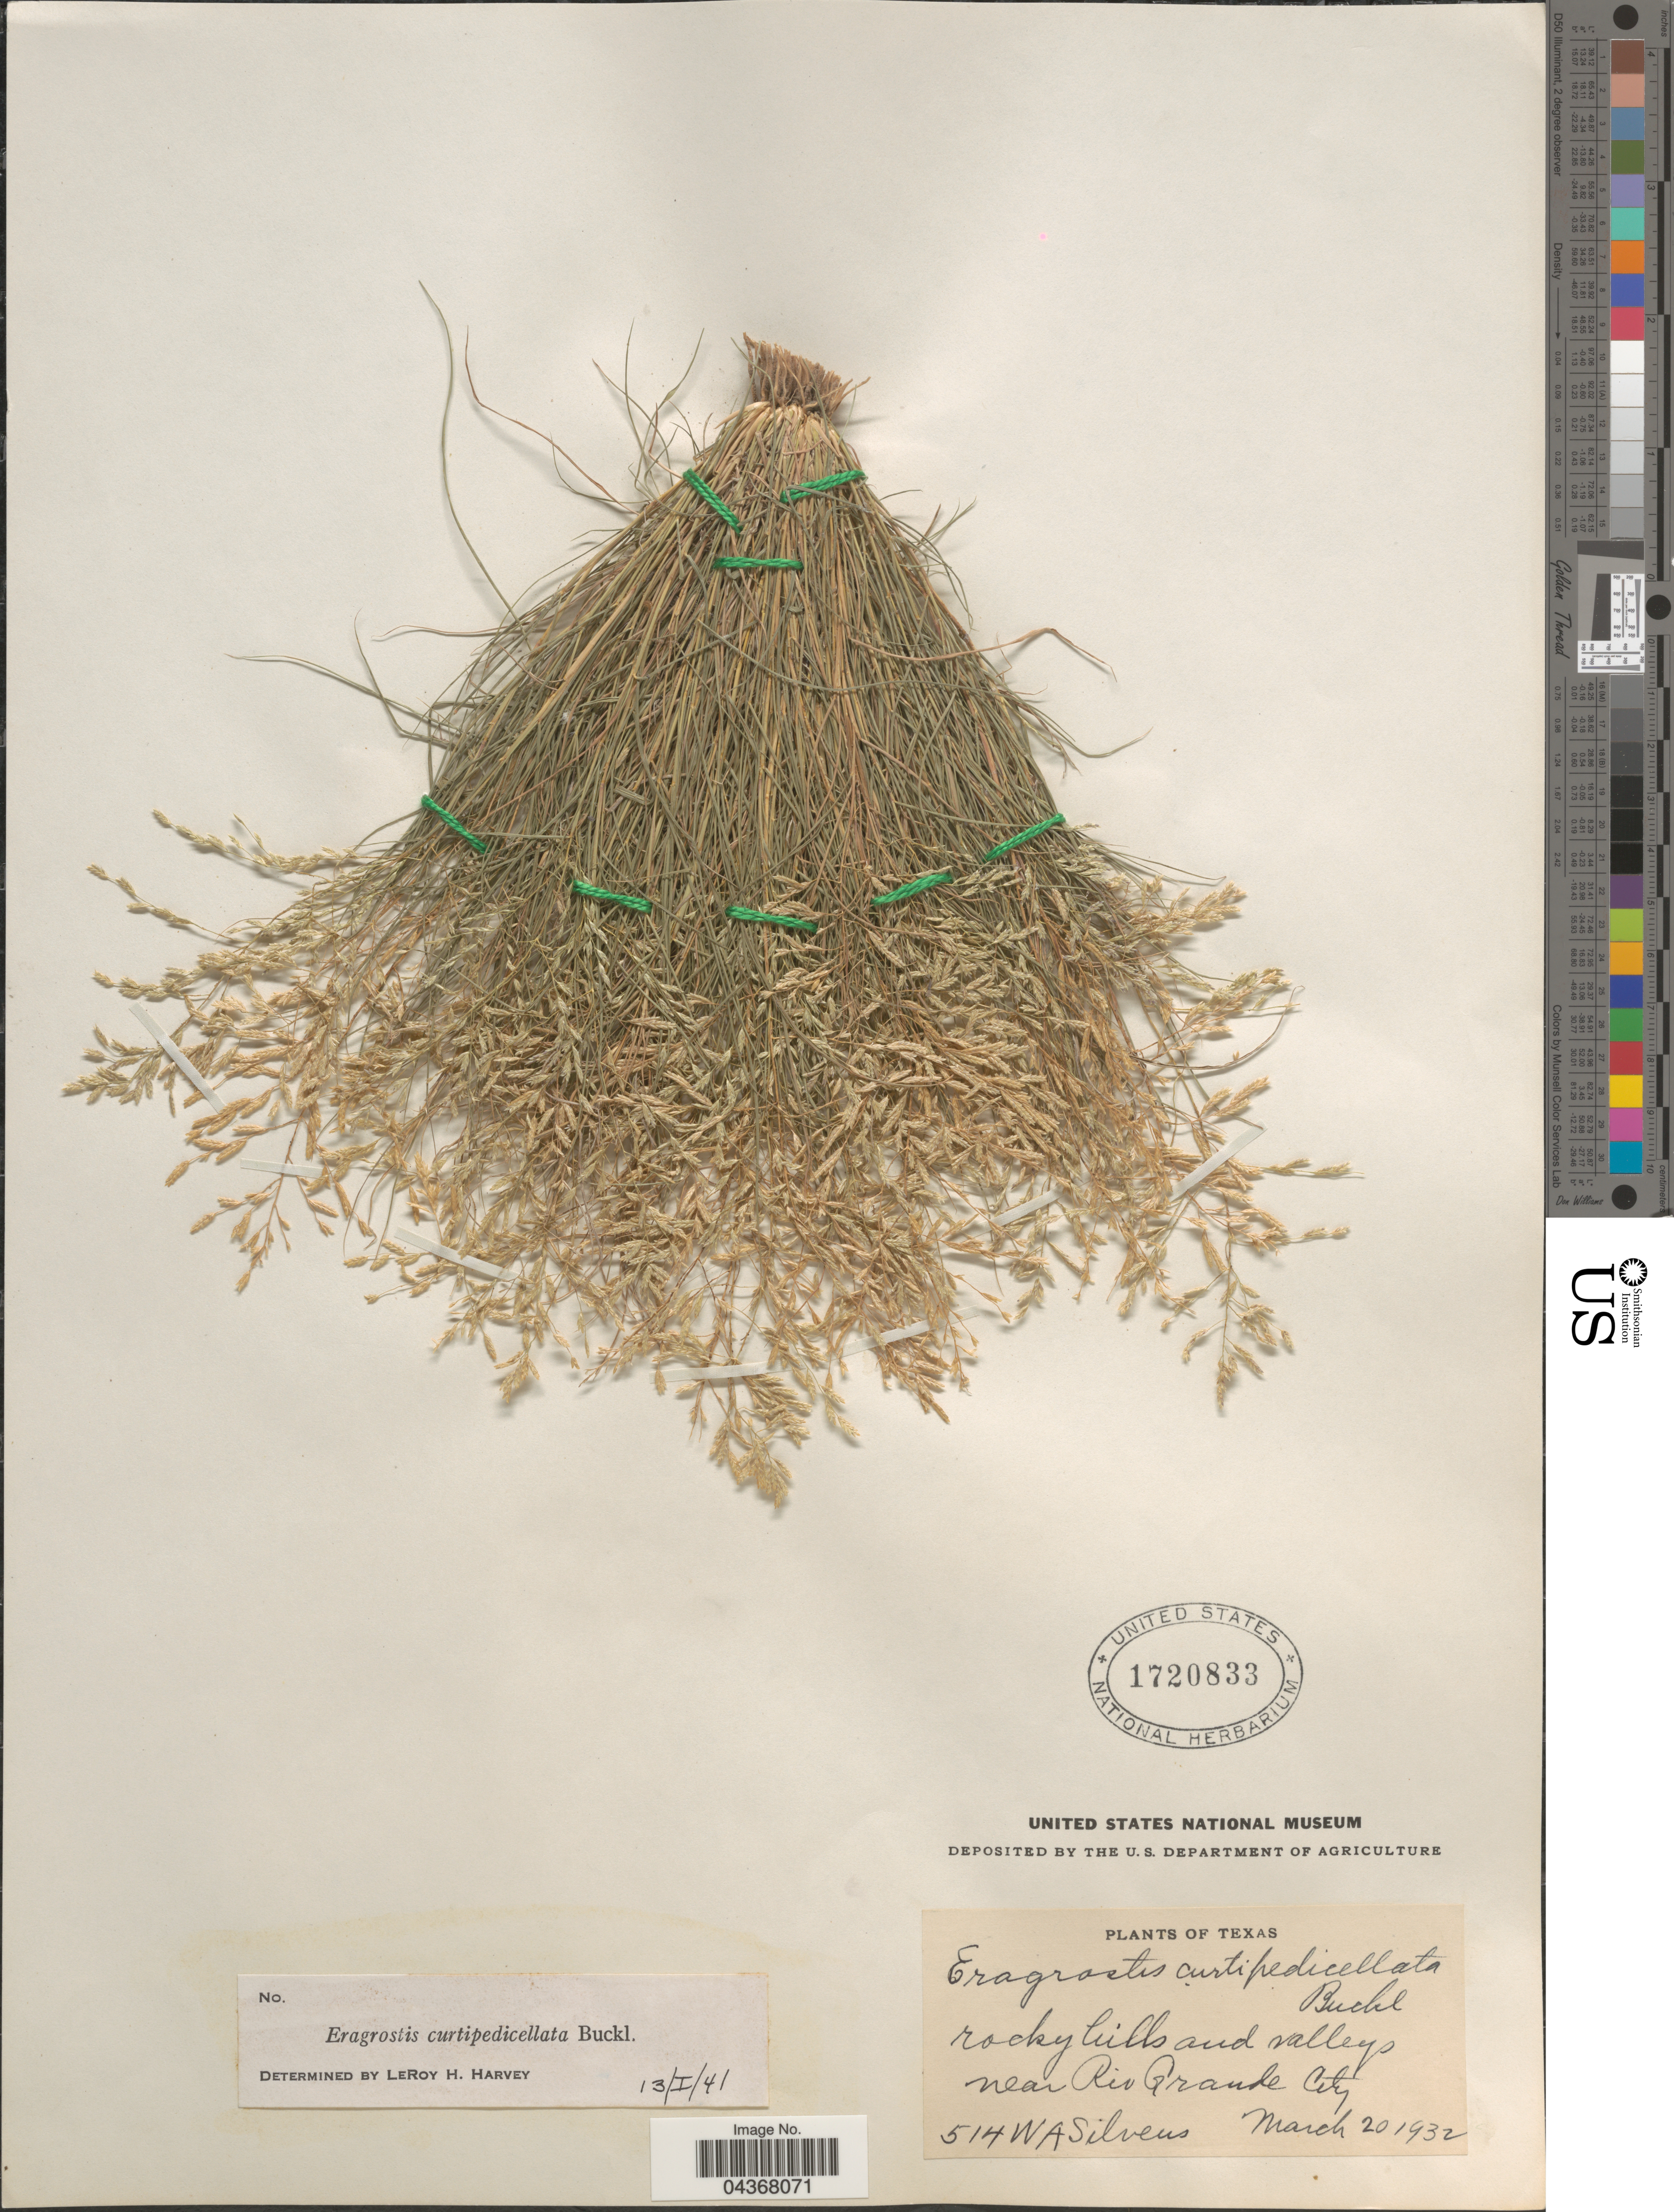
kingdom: Plantae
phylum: Tracheophyta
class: Liliopsida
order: Poales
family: Poaceae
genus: Eragrostis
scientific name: Eragrostis curtipedicellata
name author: Buckley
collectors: W. Silveus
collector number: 514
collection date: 1932-03-20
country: United States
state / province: Texas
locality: Rocky hills and valleys near Rio Grande City.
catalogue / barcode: US 1720833